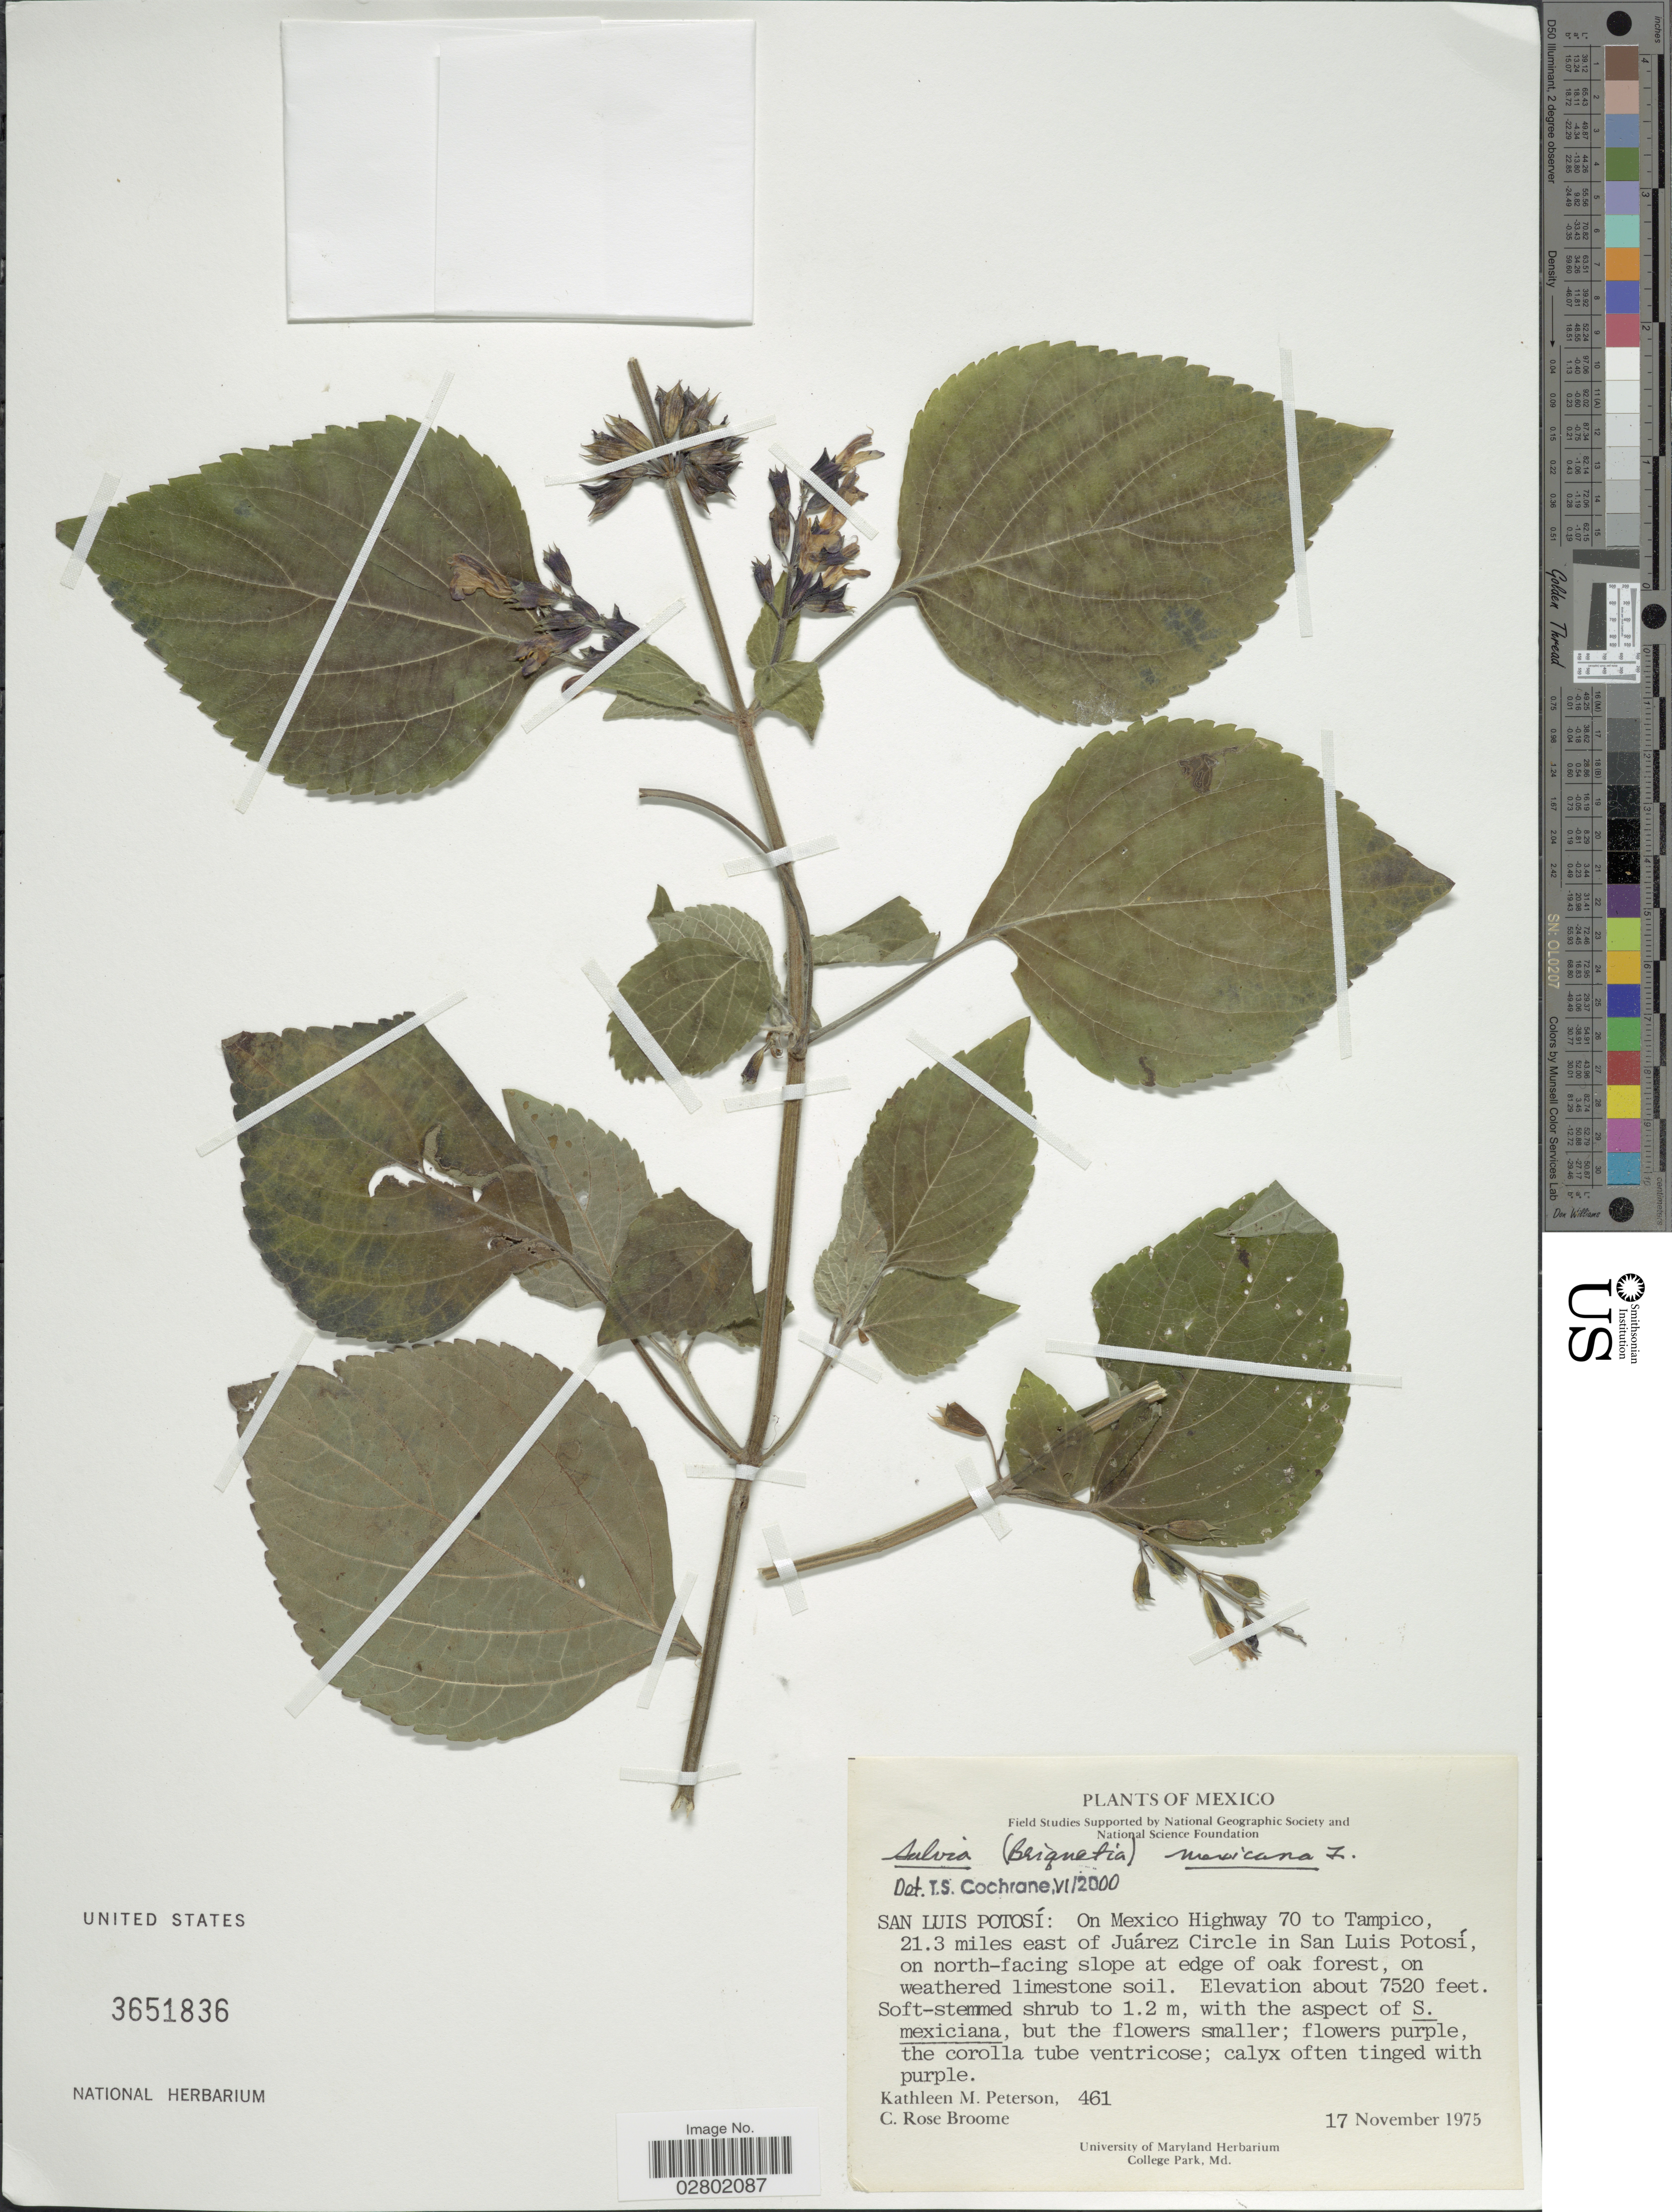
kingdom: Plantae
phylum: Tracheophyta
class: Magnoliopsida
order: Lamiales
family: Lamiaceae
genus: Salvia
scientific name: Salvia mexicana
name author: L.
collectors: K. Peterson & C. R. Broome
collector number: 461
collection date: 1975-11-17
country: Mexico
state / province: San Luis Potosí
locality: On Mexico Highway 70 to Tampico, 21.3 miles east of Juárez Circle in San Luis Potosí, on north-facing slope at edge of oak forest.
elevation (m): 2292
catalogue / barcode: US 3651836